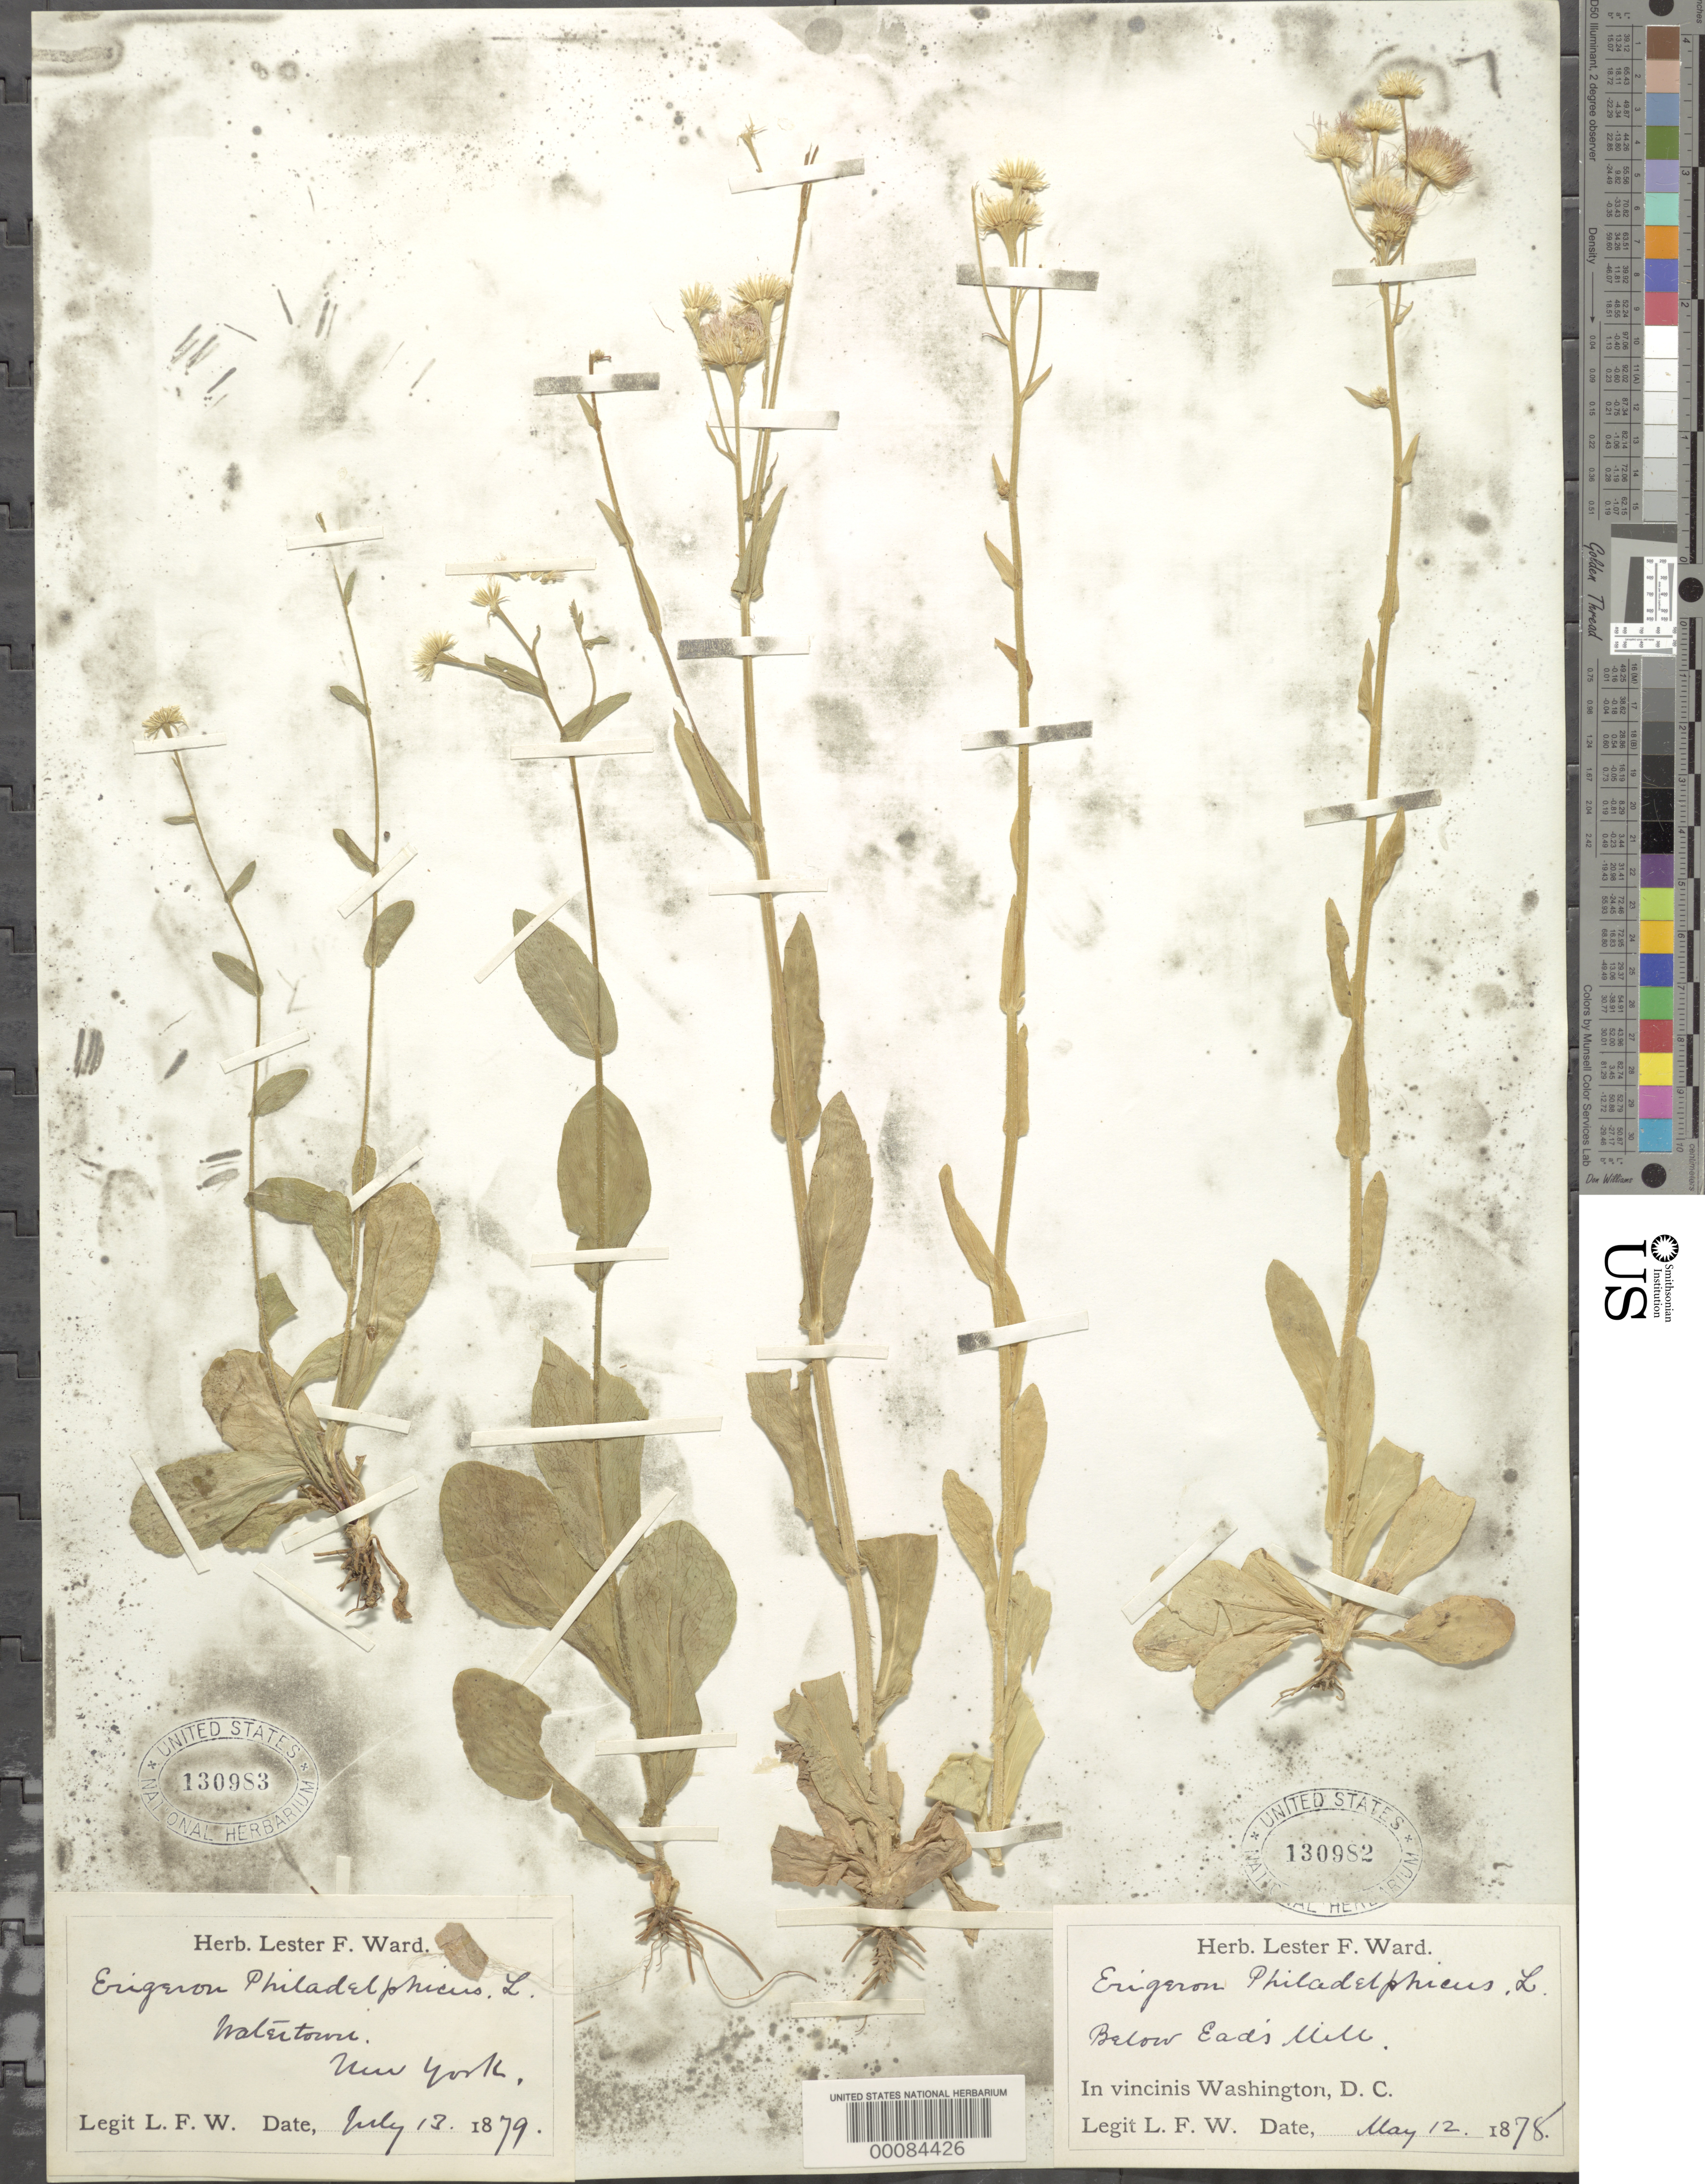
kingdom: Plantae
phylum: Tracheophyta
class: Magnoliopsida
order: Asterales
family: Asteraceae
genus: Erigeron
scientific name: Erigeron philadelphicus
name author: L.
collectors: L. F. Ward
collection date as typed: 12 May 1878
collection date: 1878-05-12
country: United States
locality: Below Eads Mill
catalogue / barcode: US 130982